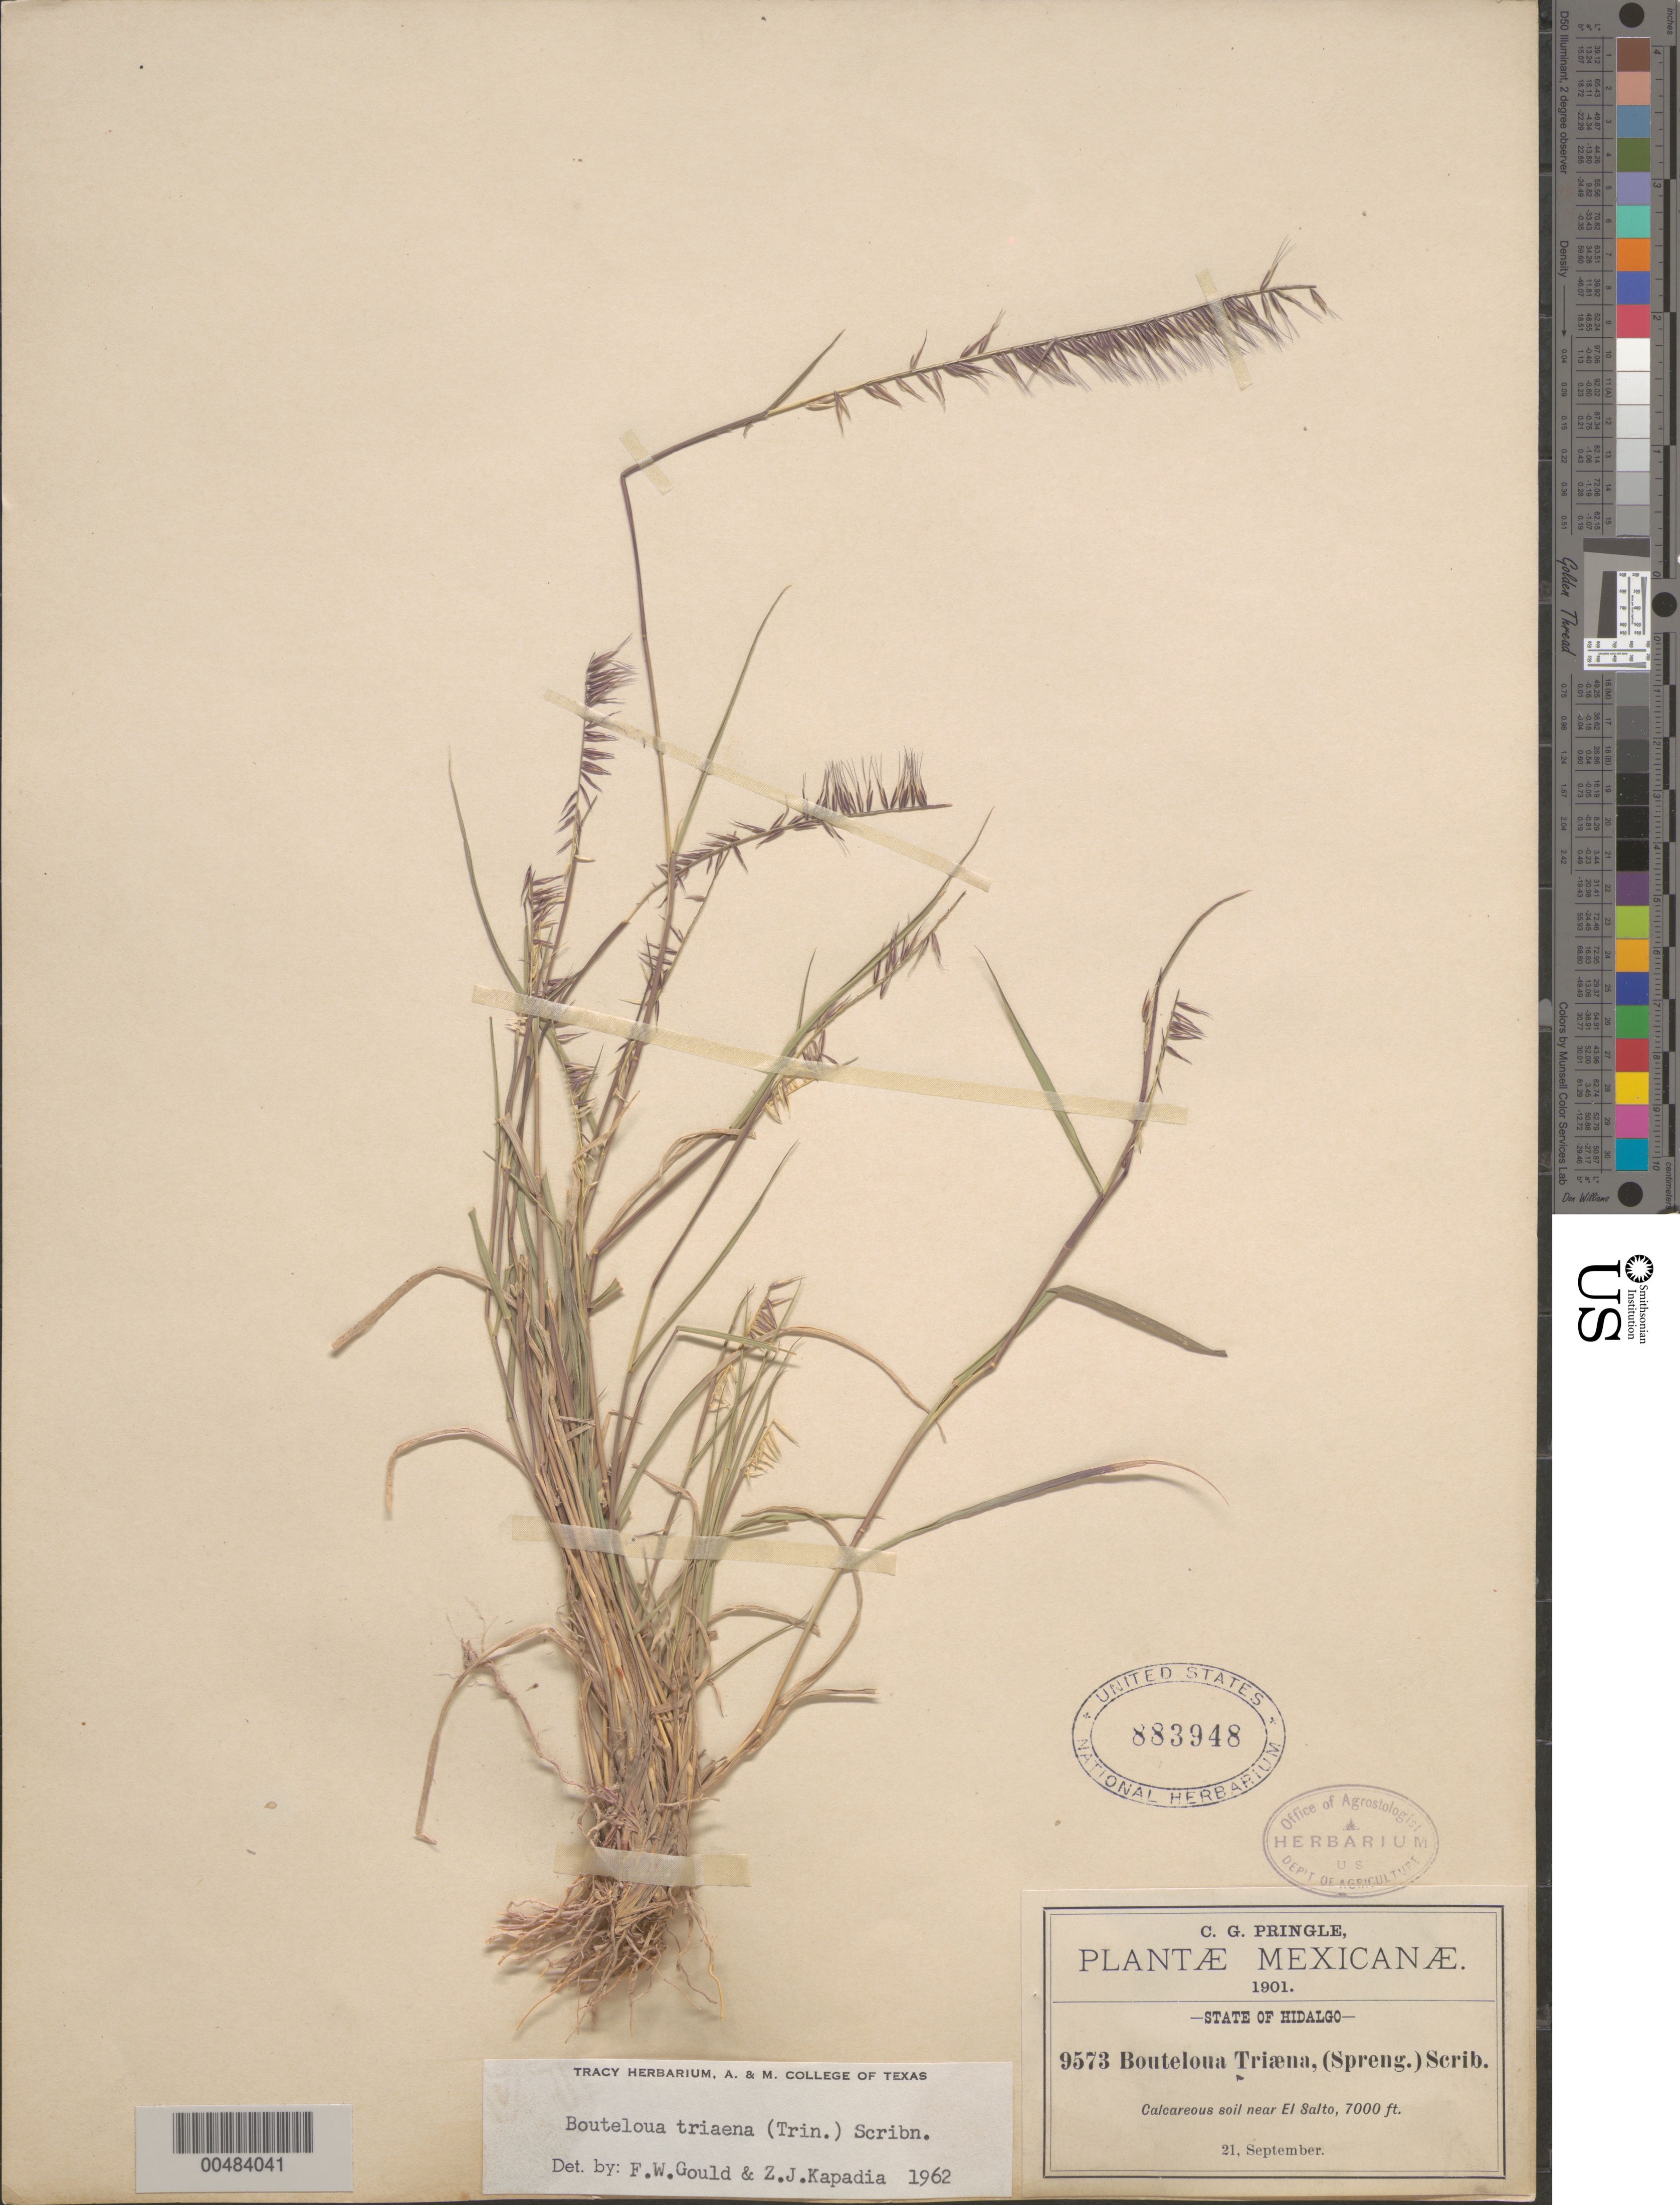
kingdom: Plantae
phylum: Tracheophyta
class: Liliopsida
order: Poales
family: Poaceae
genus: Bouteloua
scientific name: Bouteloua triaena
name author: (Trin. ex Spreng.) Scribn.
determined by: Gould, F. W.; Kapadia, Zarir J.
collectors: C. G. Pringle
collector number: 9573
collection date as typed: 21 Sep 1901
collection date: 1901-09-21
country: Mexico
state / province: Hidalgo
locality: Near El Salto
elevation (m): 2134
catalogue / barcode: US 883948